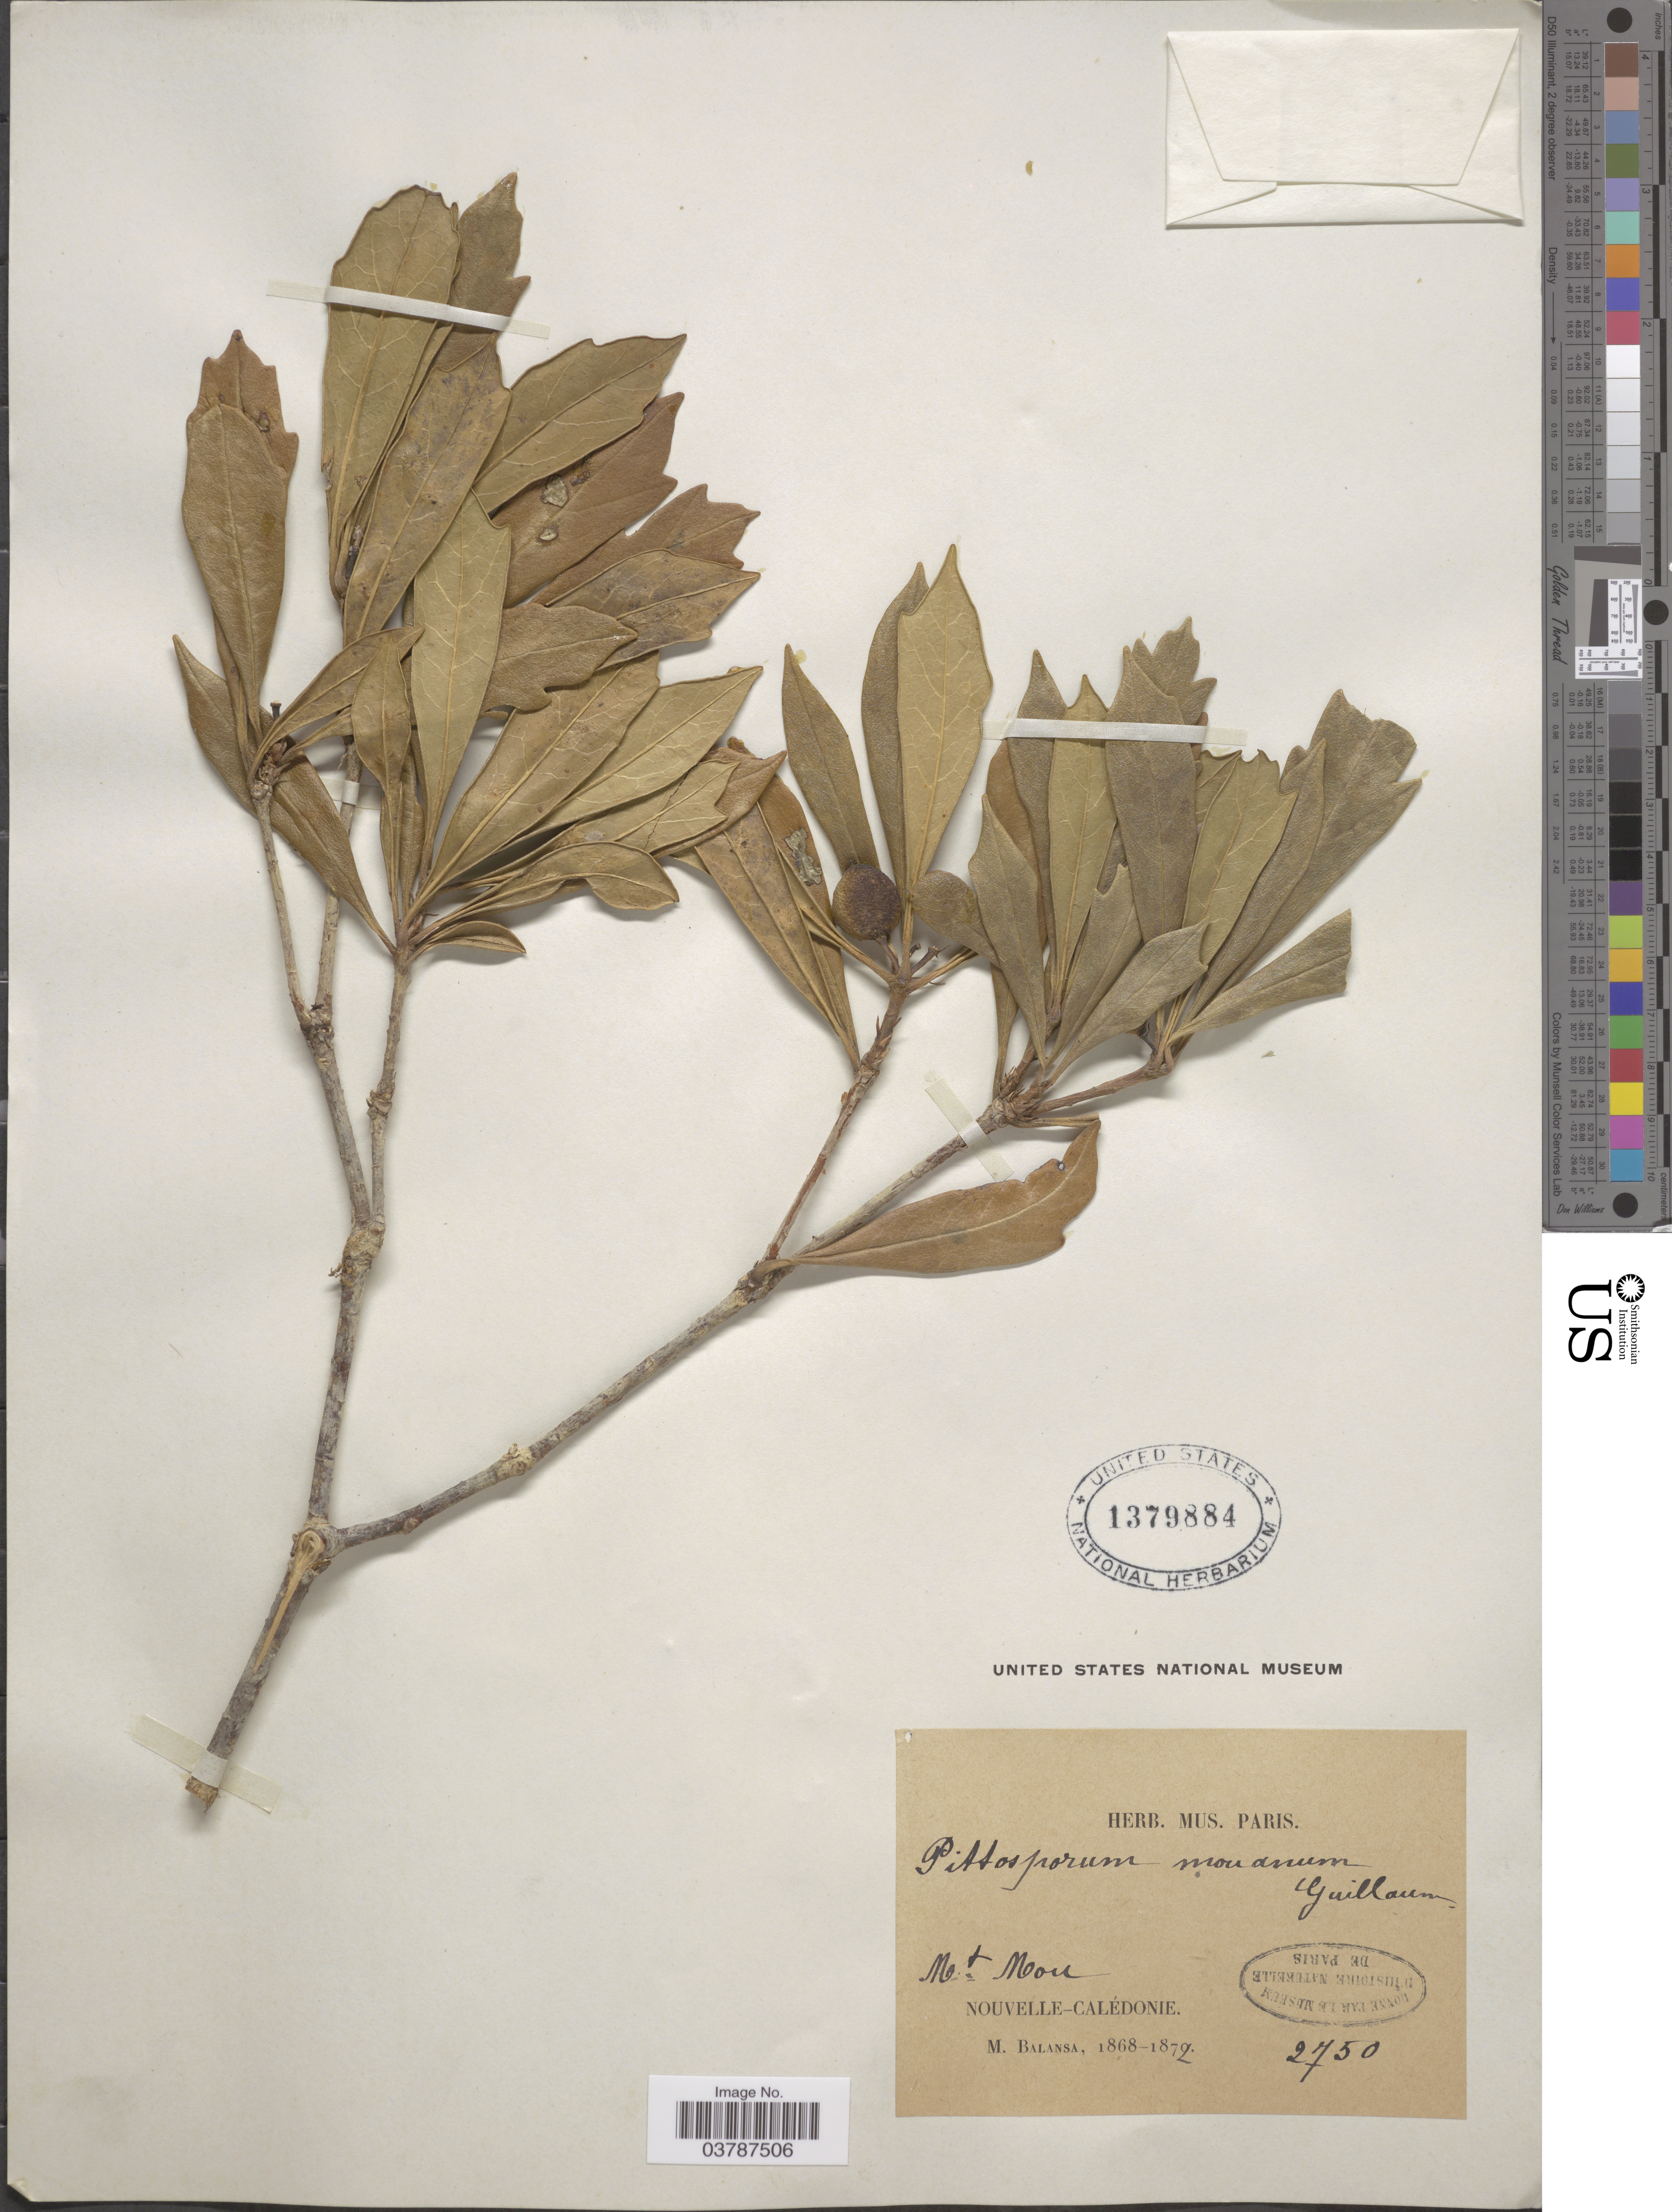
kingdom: Plantae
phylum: Tracheophyta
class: Magnoliopsida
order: Apiales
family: Pittosporaceae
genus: Pittosporum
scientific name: Pittosporum monanthum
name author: C.Y. Wu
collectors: B. Balansa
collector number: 2750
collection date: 1868/1872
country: New Caledonia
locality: Mt. Mou. Nouvelle-Calédonie.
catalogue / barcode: US 1379884